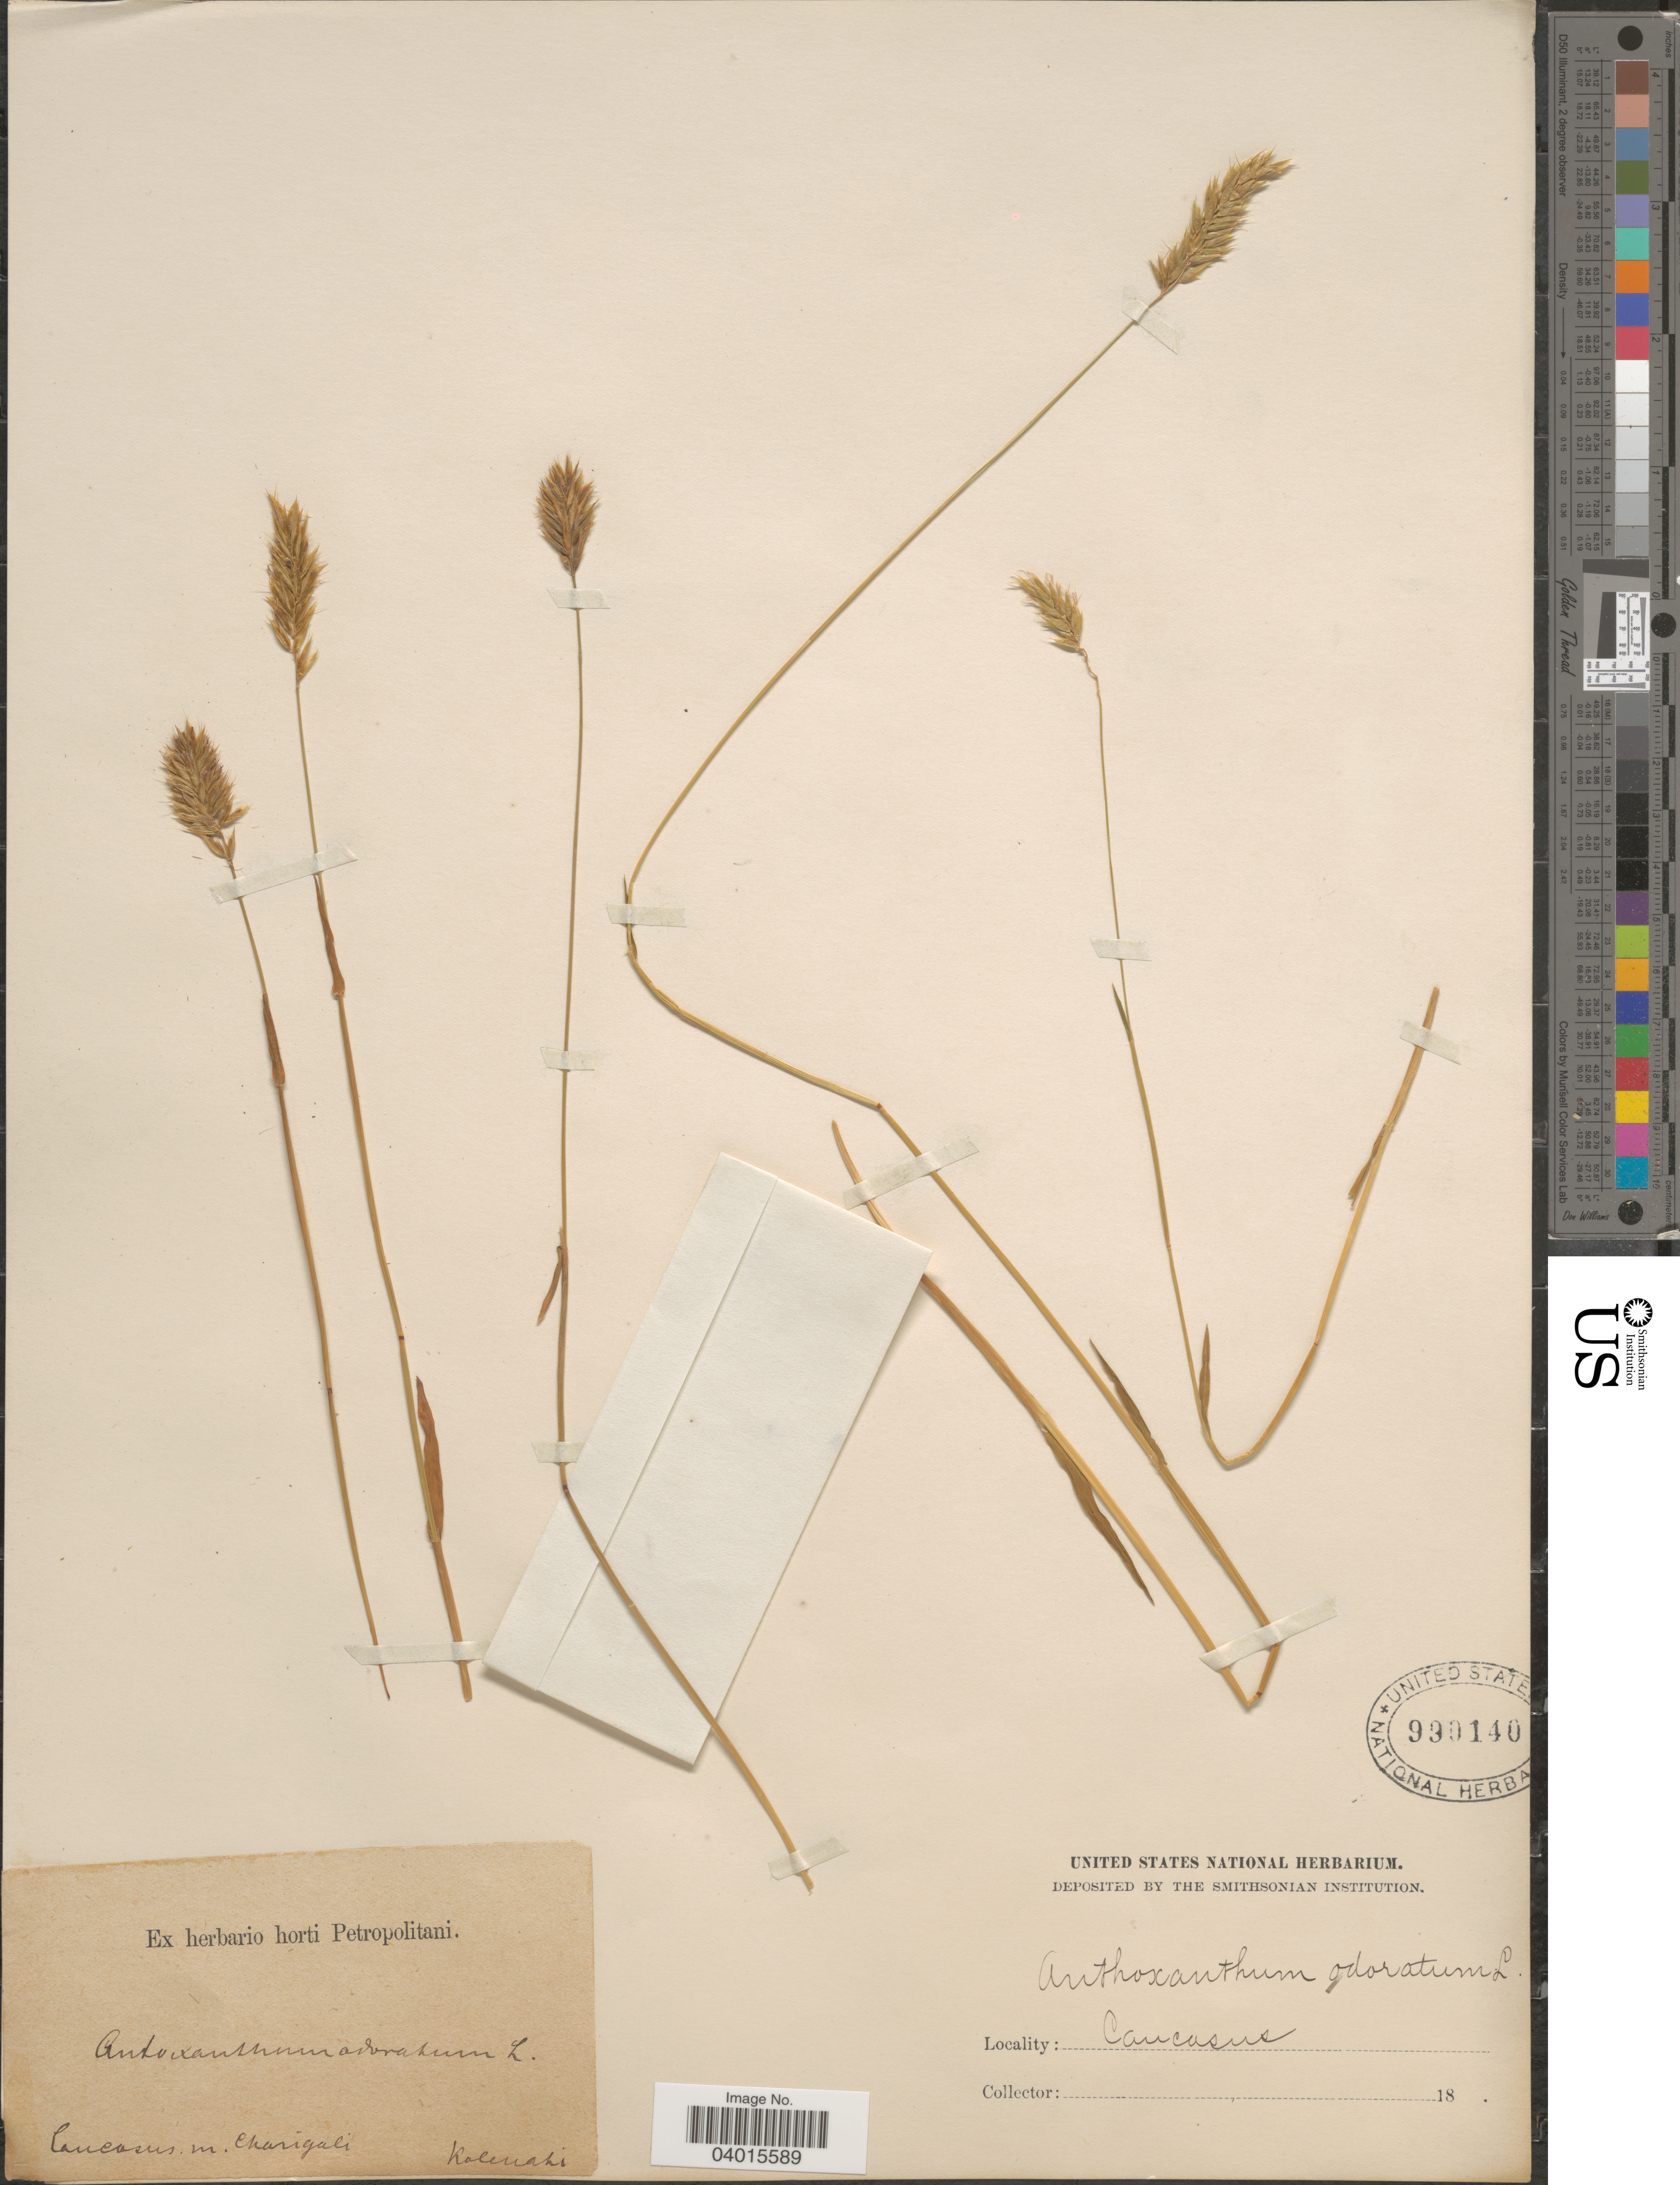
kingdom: Plantae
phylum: Tracheophyta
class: Liliopsida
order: Poales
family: Poaceae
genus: Anthoxanthum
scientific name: Anthoxanthum odoratum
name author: L.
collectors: Kolenati, --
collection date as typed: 18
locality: Caucasus m. Charigali.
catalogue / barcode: US 999140